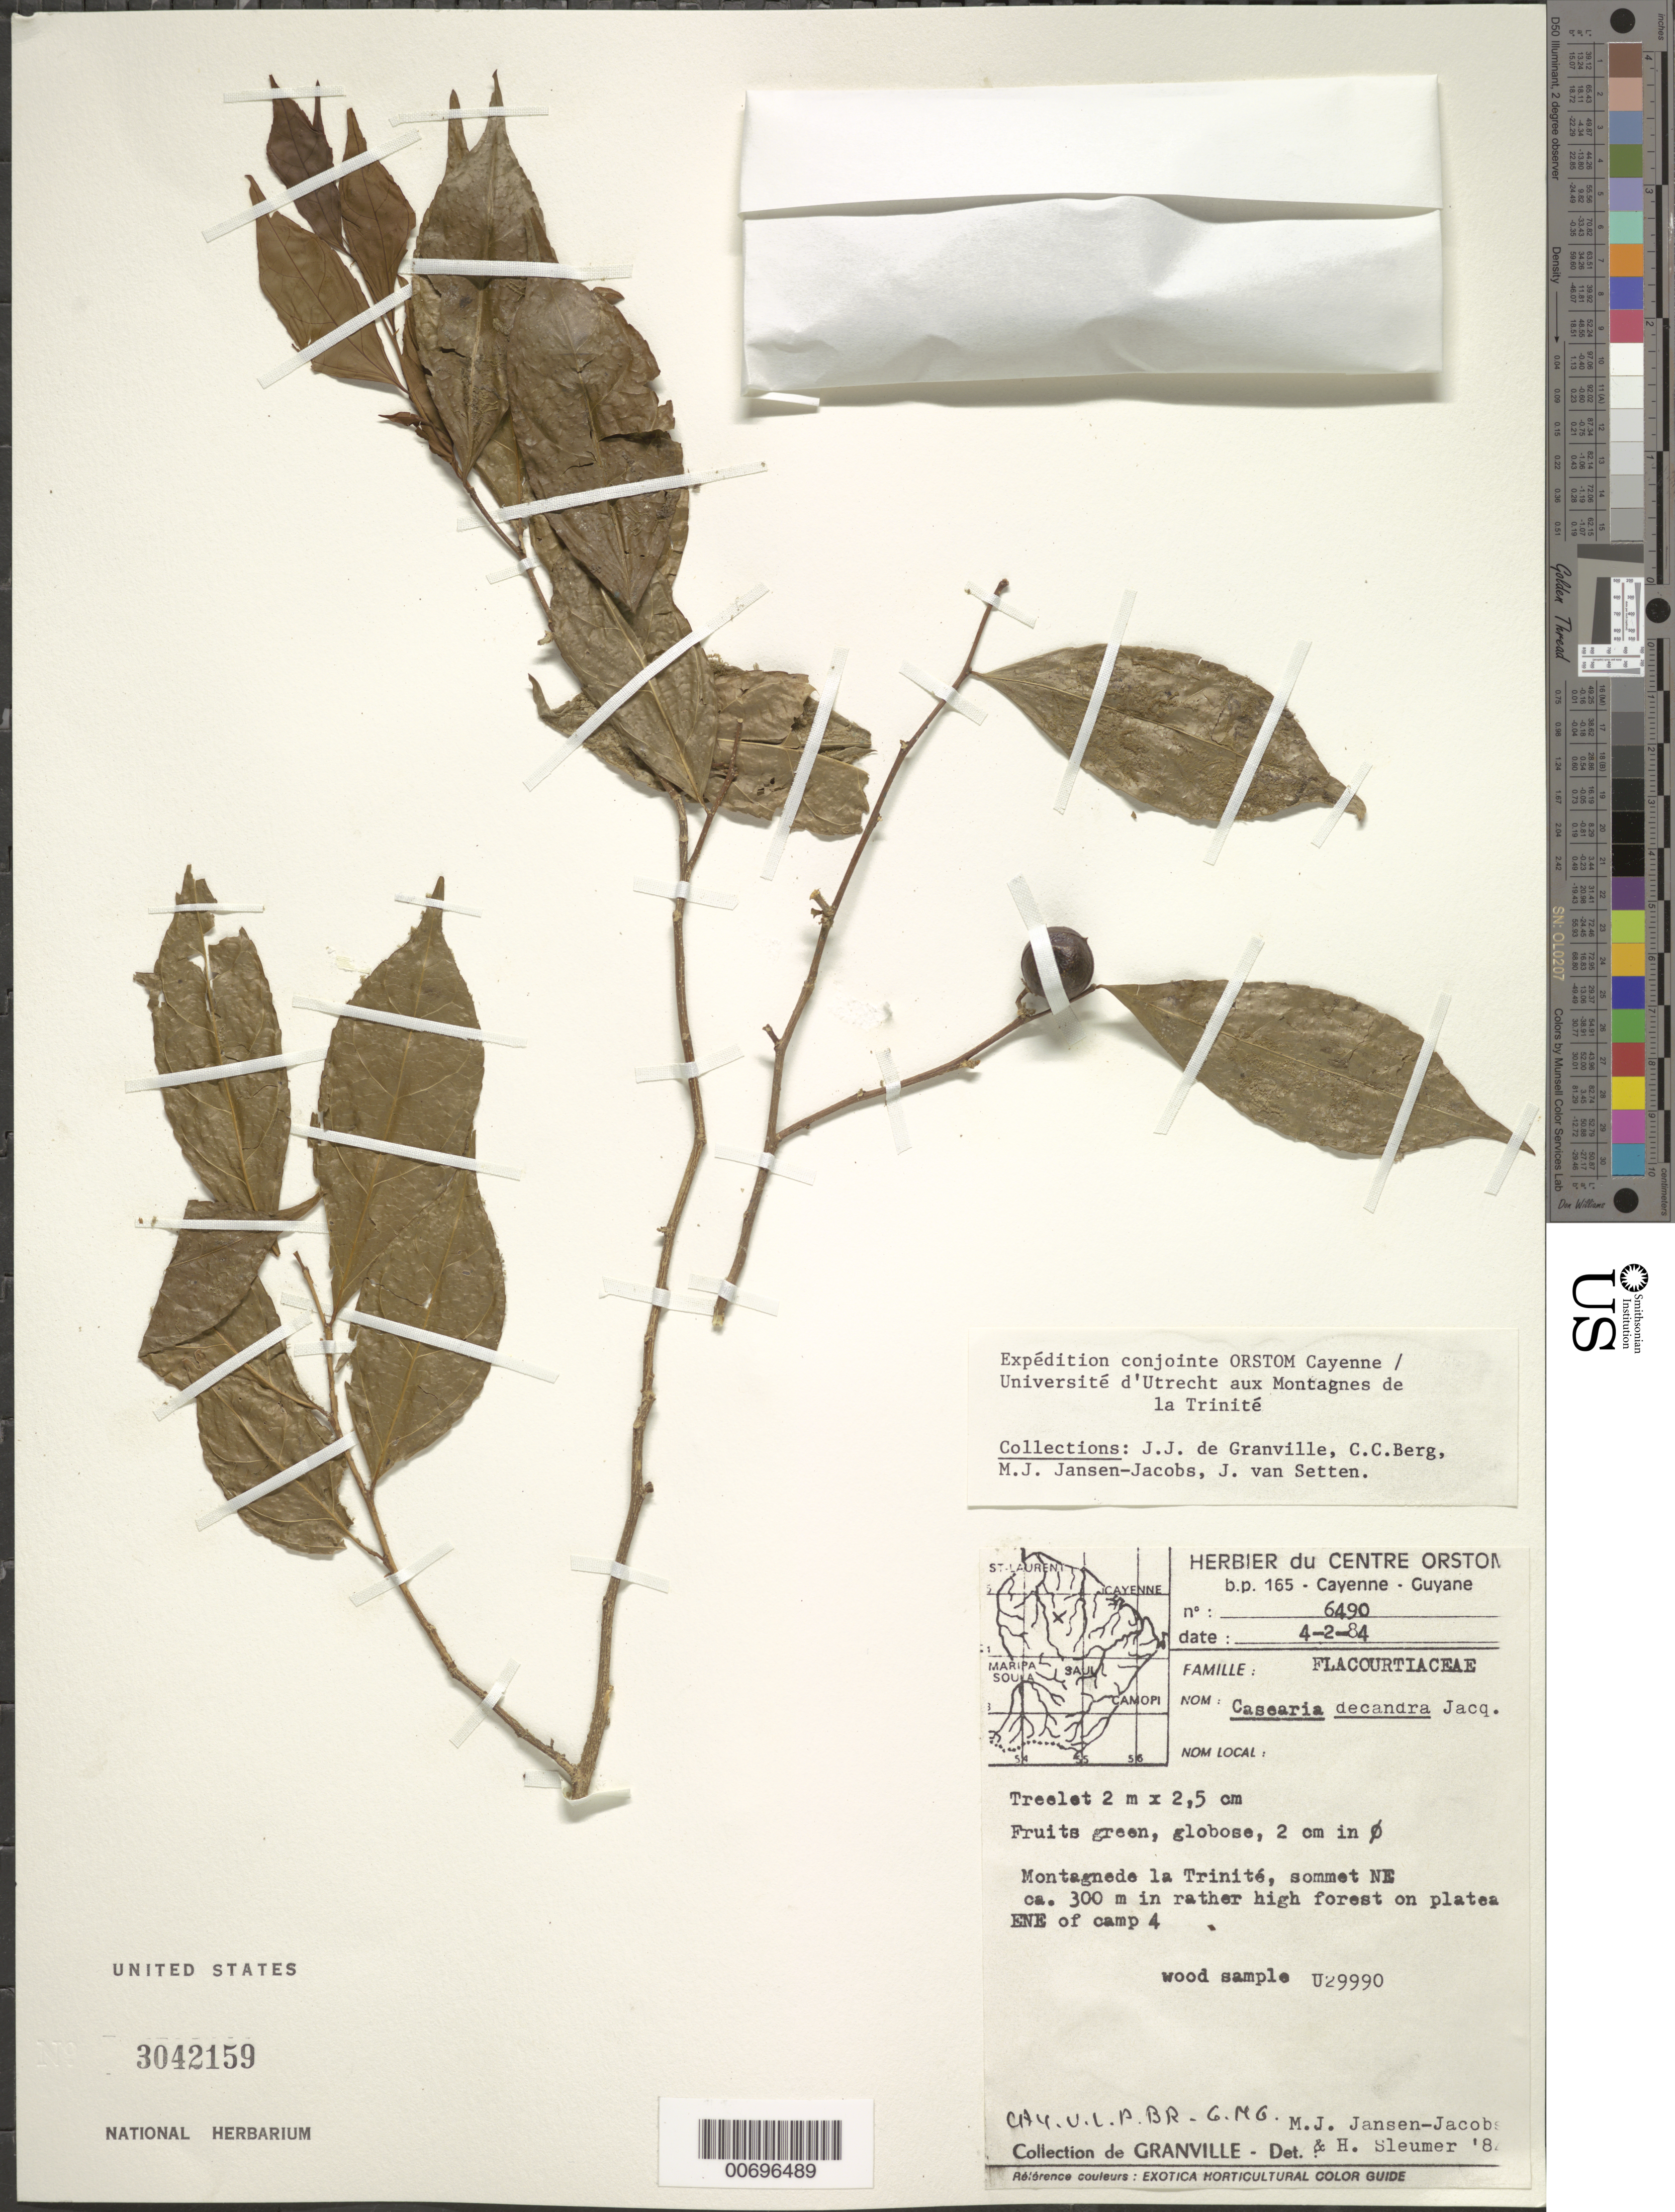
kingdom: Plantae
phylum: Tracheophyta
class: Magnoliopsida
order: Malpighiales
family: Salicaceae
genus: Casearia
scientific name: Casearia decandra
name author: Jacq.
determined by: Jansen-Jacobs, M. J.; Sleumer, H. O.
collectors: J.-J. de Granville, C. C. Berg, M. J. Jansen-Jacobs & J. van Setten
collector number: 6490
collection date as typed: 4-Feb-84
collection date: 1984-02-04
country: French Guiana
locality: Montagnes de la Trinité, sommet NE, ESE of camp 4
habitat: High forest on plateau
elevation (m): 300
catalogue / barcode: US 3042159